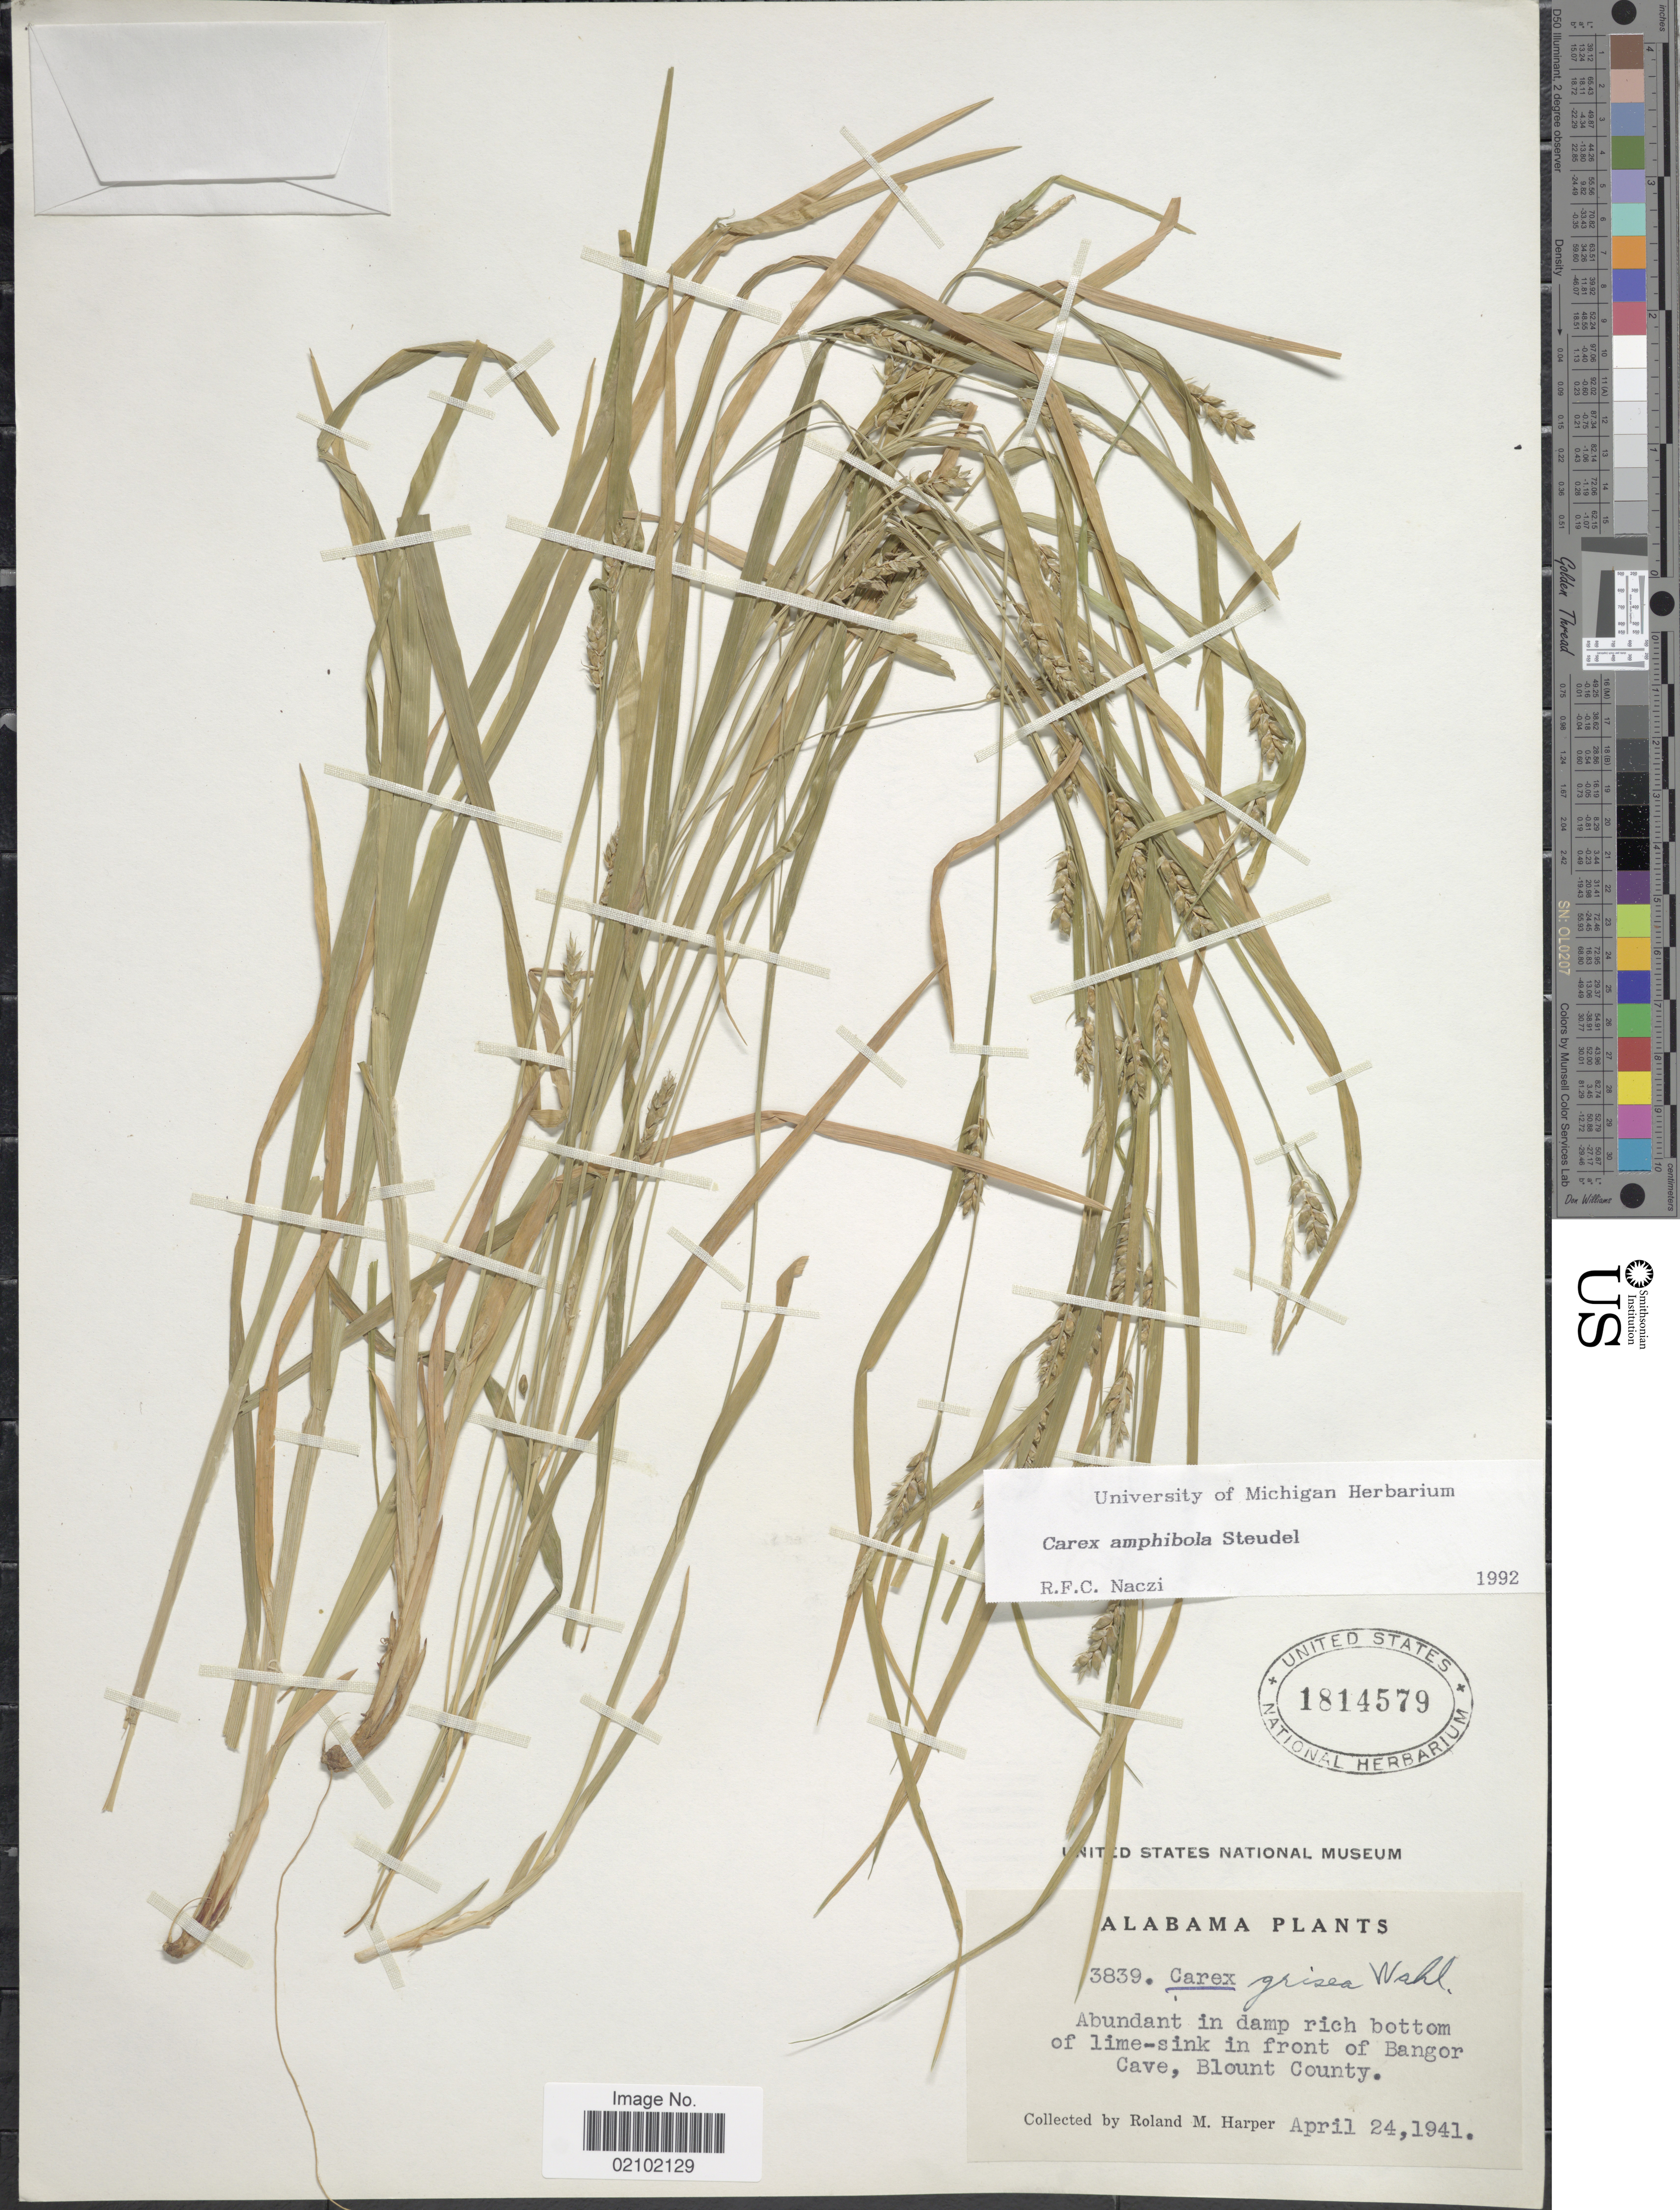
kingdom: Plantae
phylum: Tracheophyta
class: Liliopsida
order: Poales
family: Cyperaceae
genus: Carex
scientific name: Carex amphibola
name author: Steud.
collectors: R. M. Harper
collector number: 3839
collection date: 1941-04-24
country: United States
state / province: Alabama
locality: In front of Bangor Cave, Blount County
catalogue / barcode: US 1814579